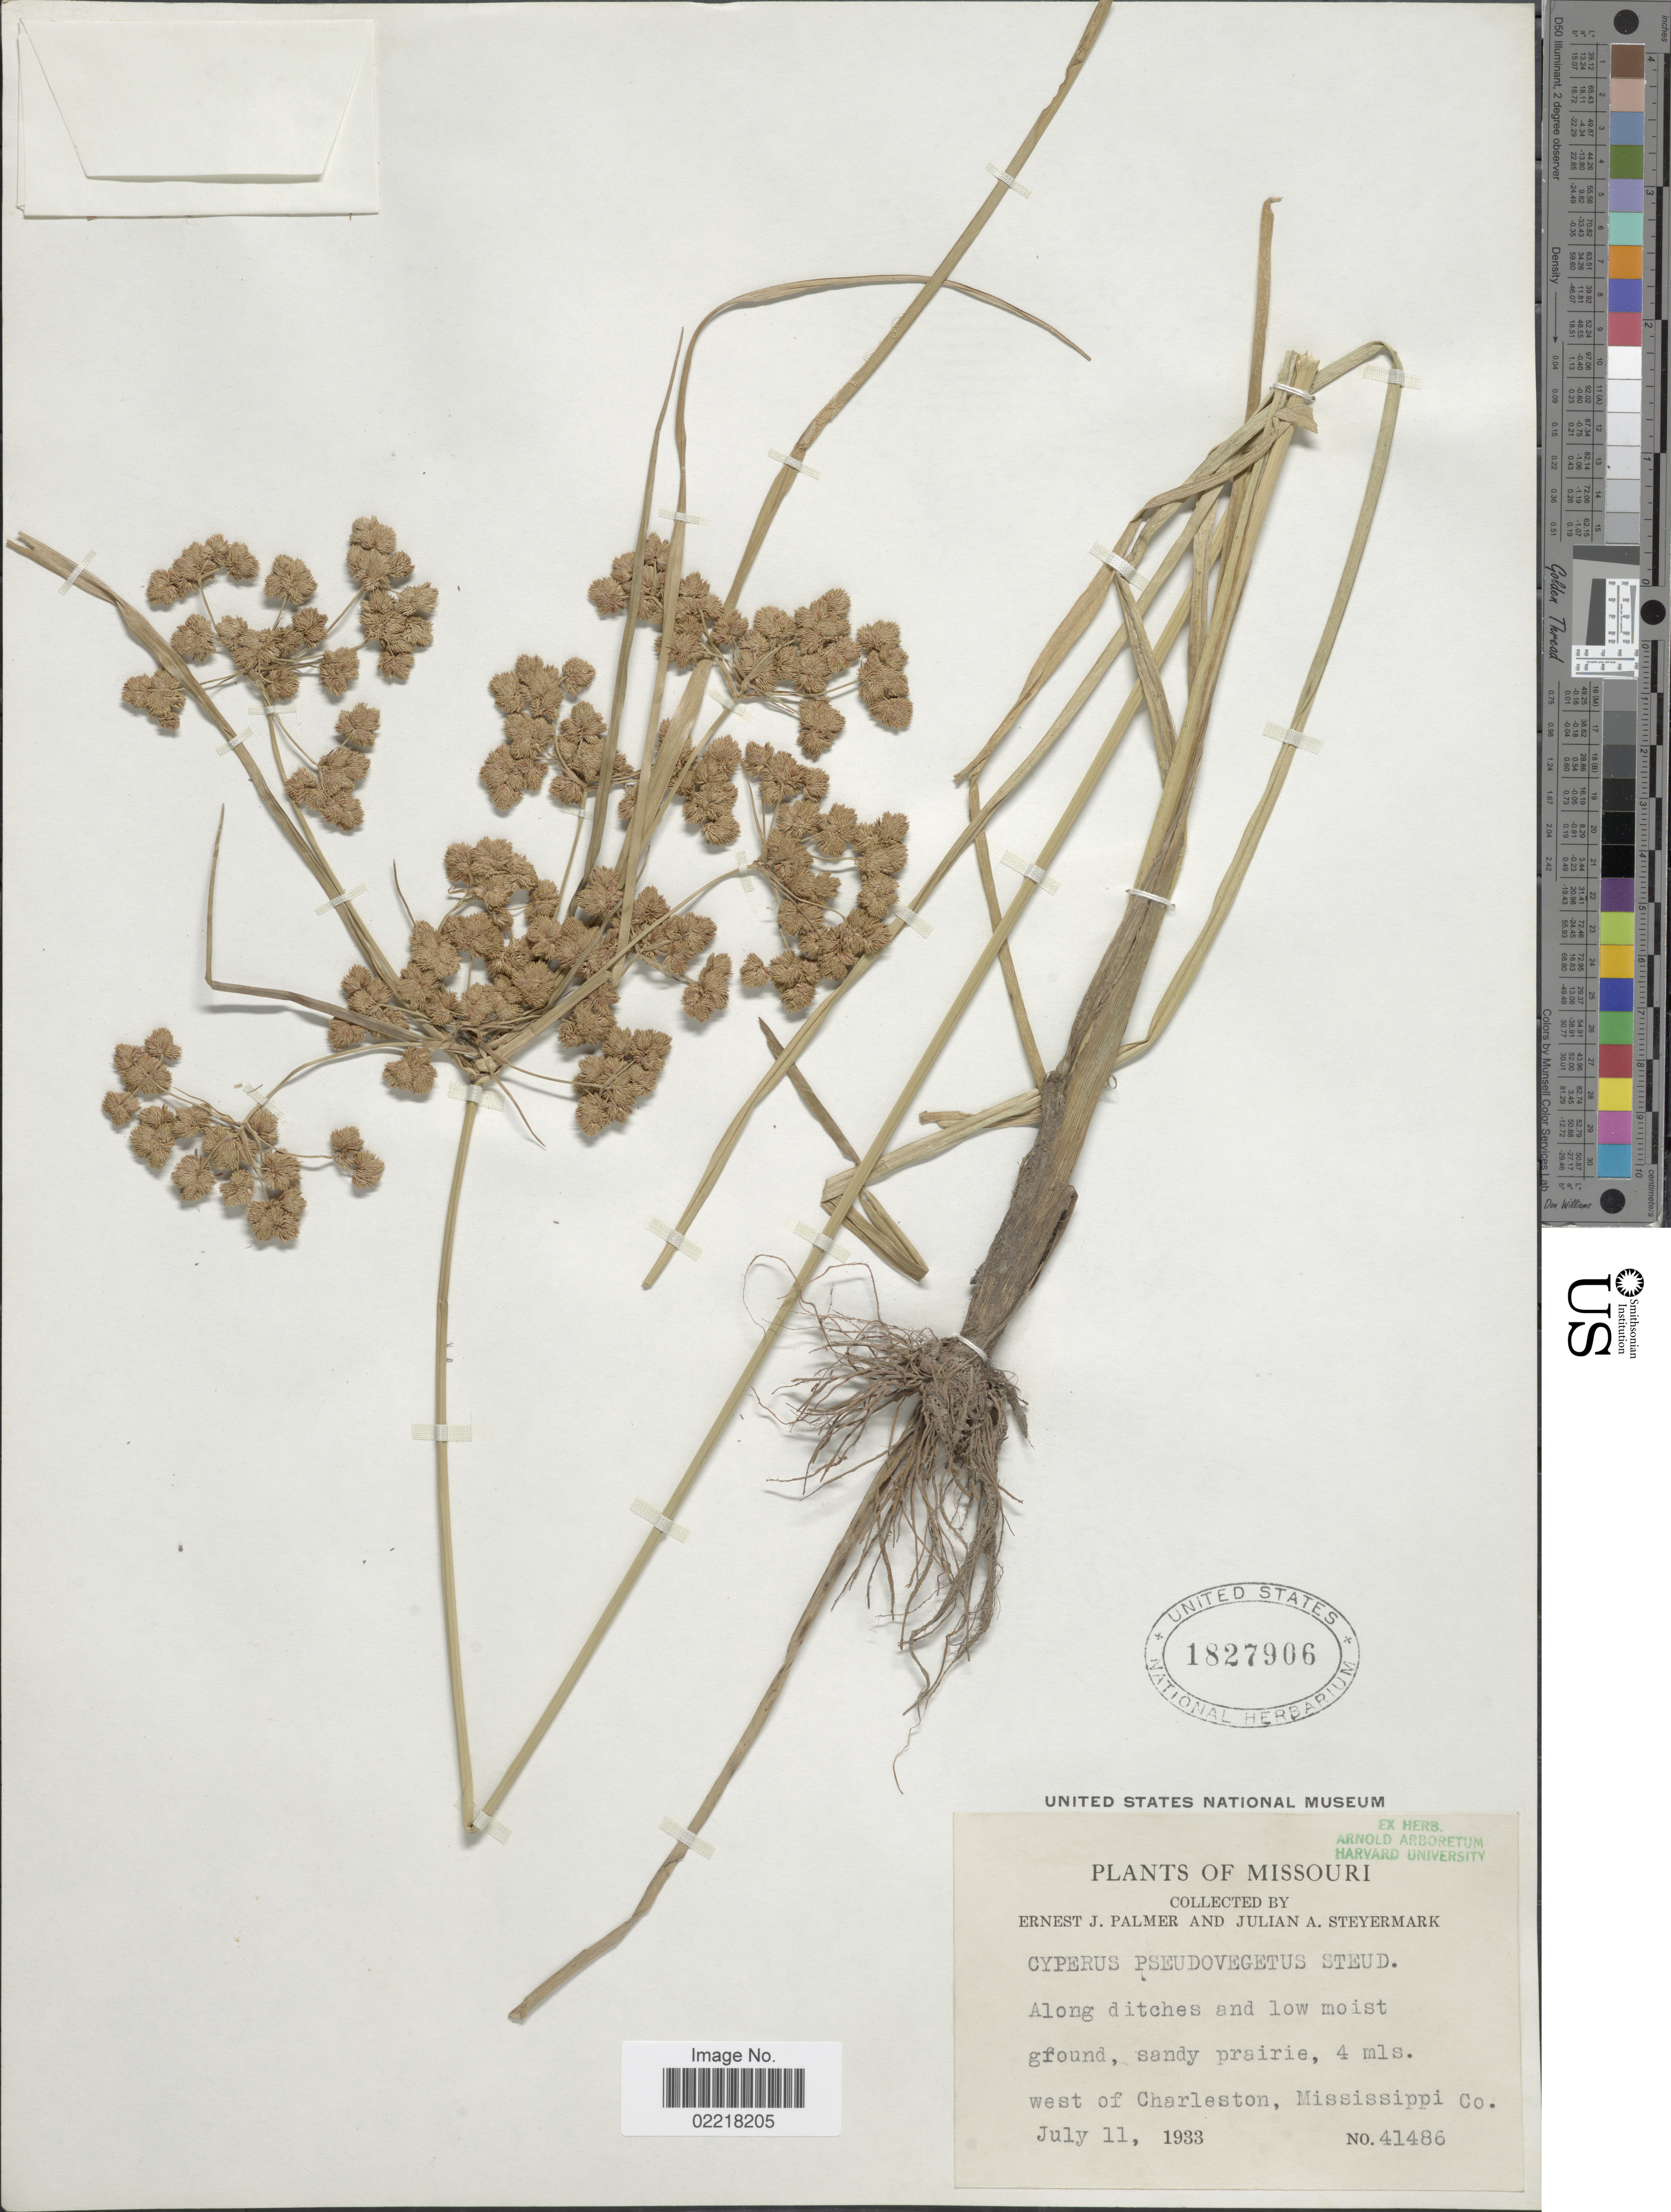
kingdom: Plantae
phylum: Tracheophyta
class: Liliopsida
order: Poales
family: Cyperaceae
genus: Cyperus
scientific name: Cyperus pseudovegetus Steud.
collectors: E. J. Palmer & J. Steyermark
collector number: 41486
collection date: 1933-07-11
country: United States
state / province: Missouri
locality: Along ditches and low moist ground, sandy prairie, 4 mls. west of Charleston, Mississippi Co.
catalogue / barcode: US 1827906